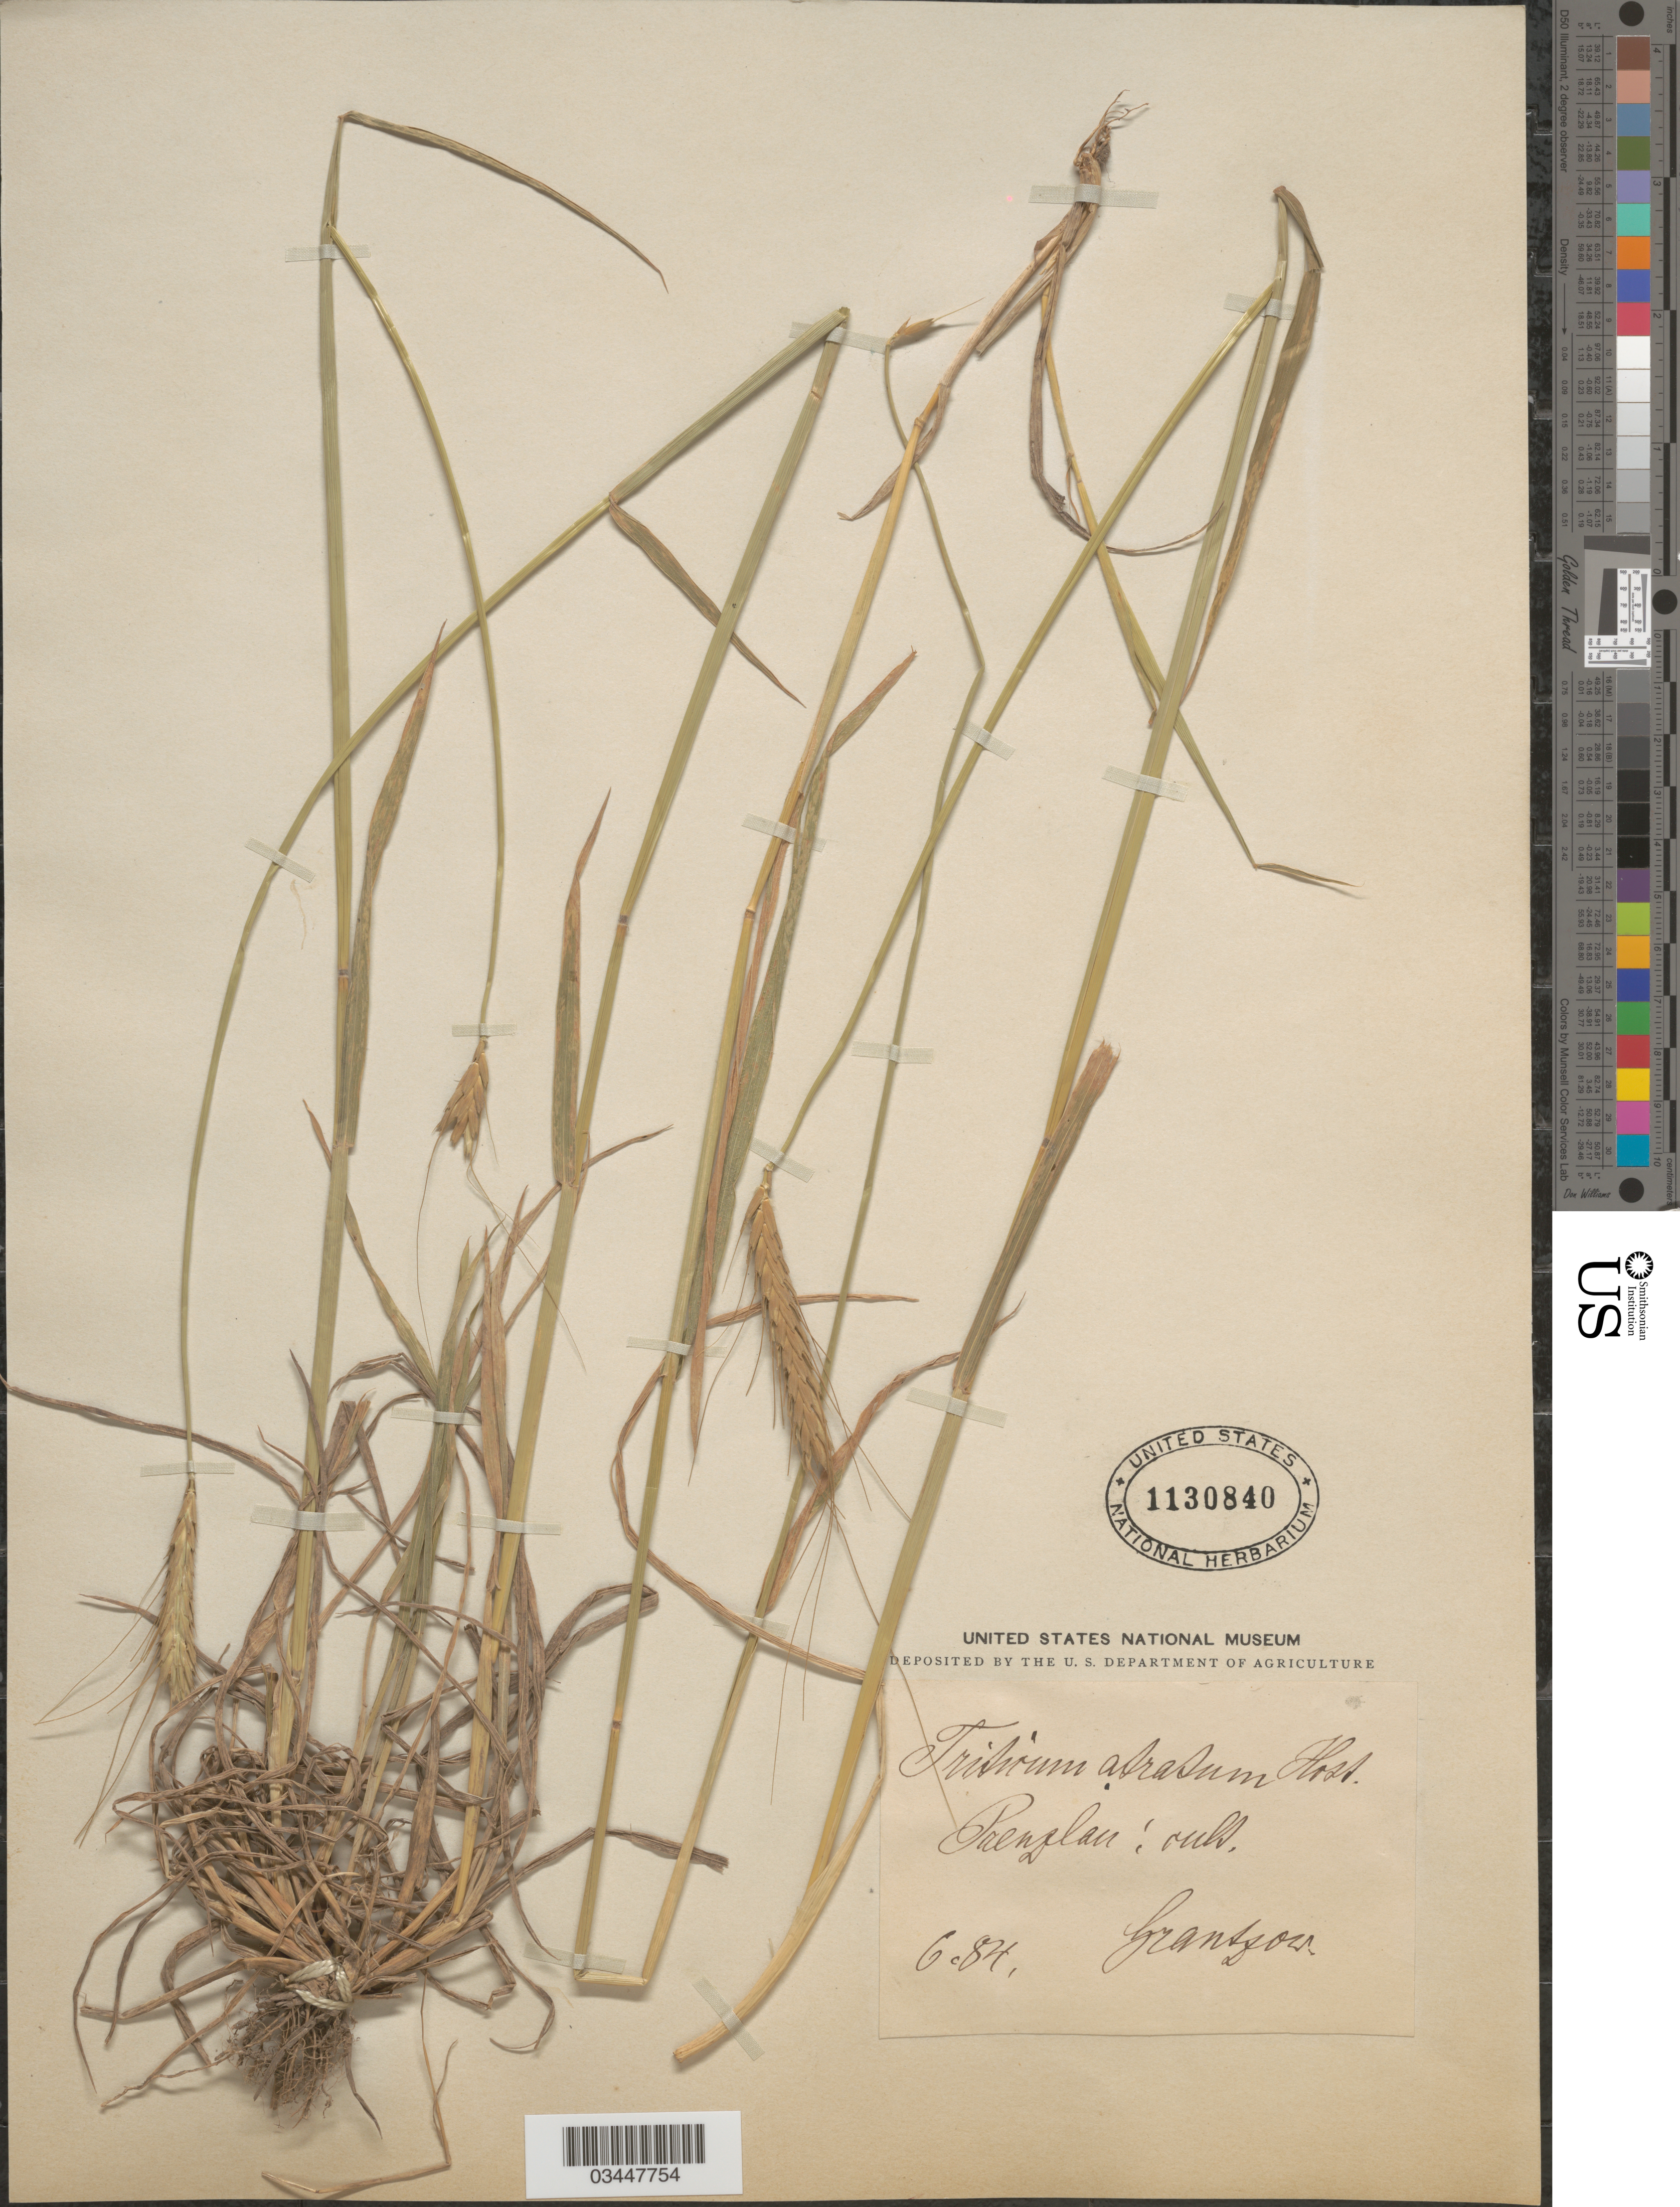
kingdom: Plantae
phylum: Tracheophyta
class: Liliopsida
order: Poales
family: Poaceae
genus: Triticum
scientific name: Triticum monococcum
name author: L.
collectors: Grantzow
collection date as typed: Transcribed d/m/y: /6/84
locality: Prenzlau [interpreted]: cult.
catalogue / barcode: US 1130840